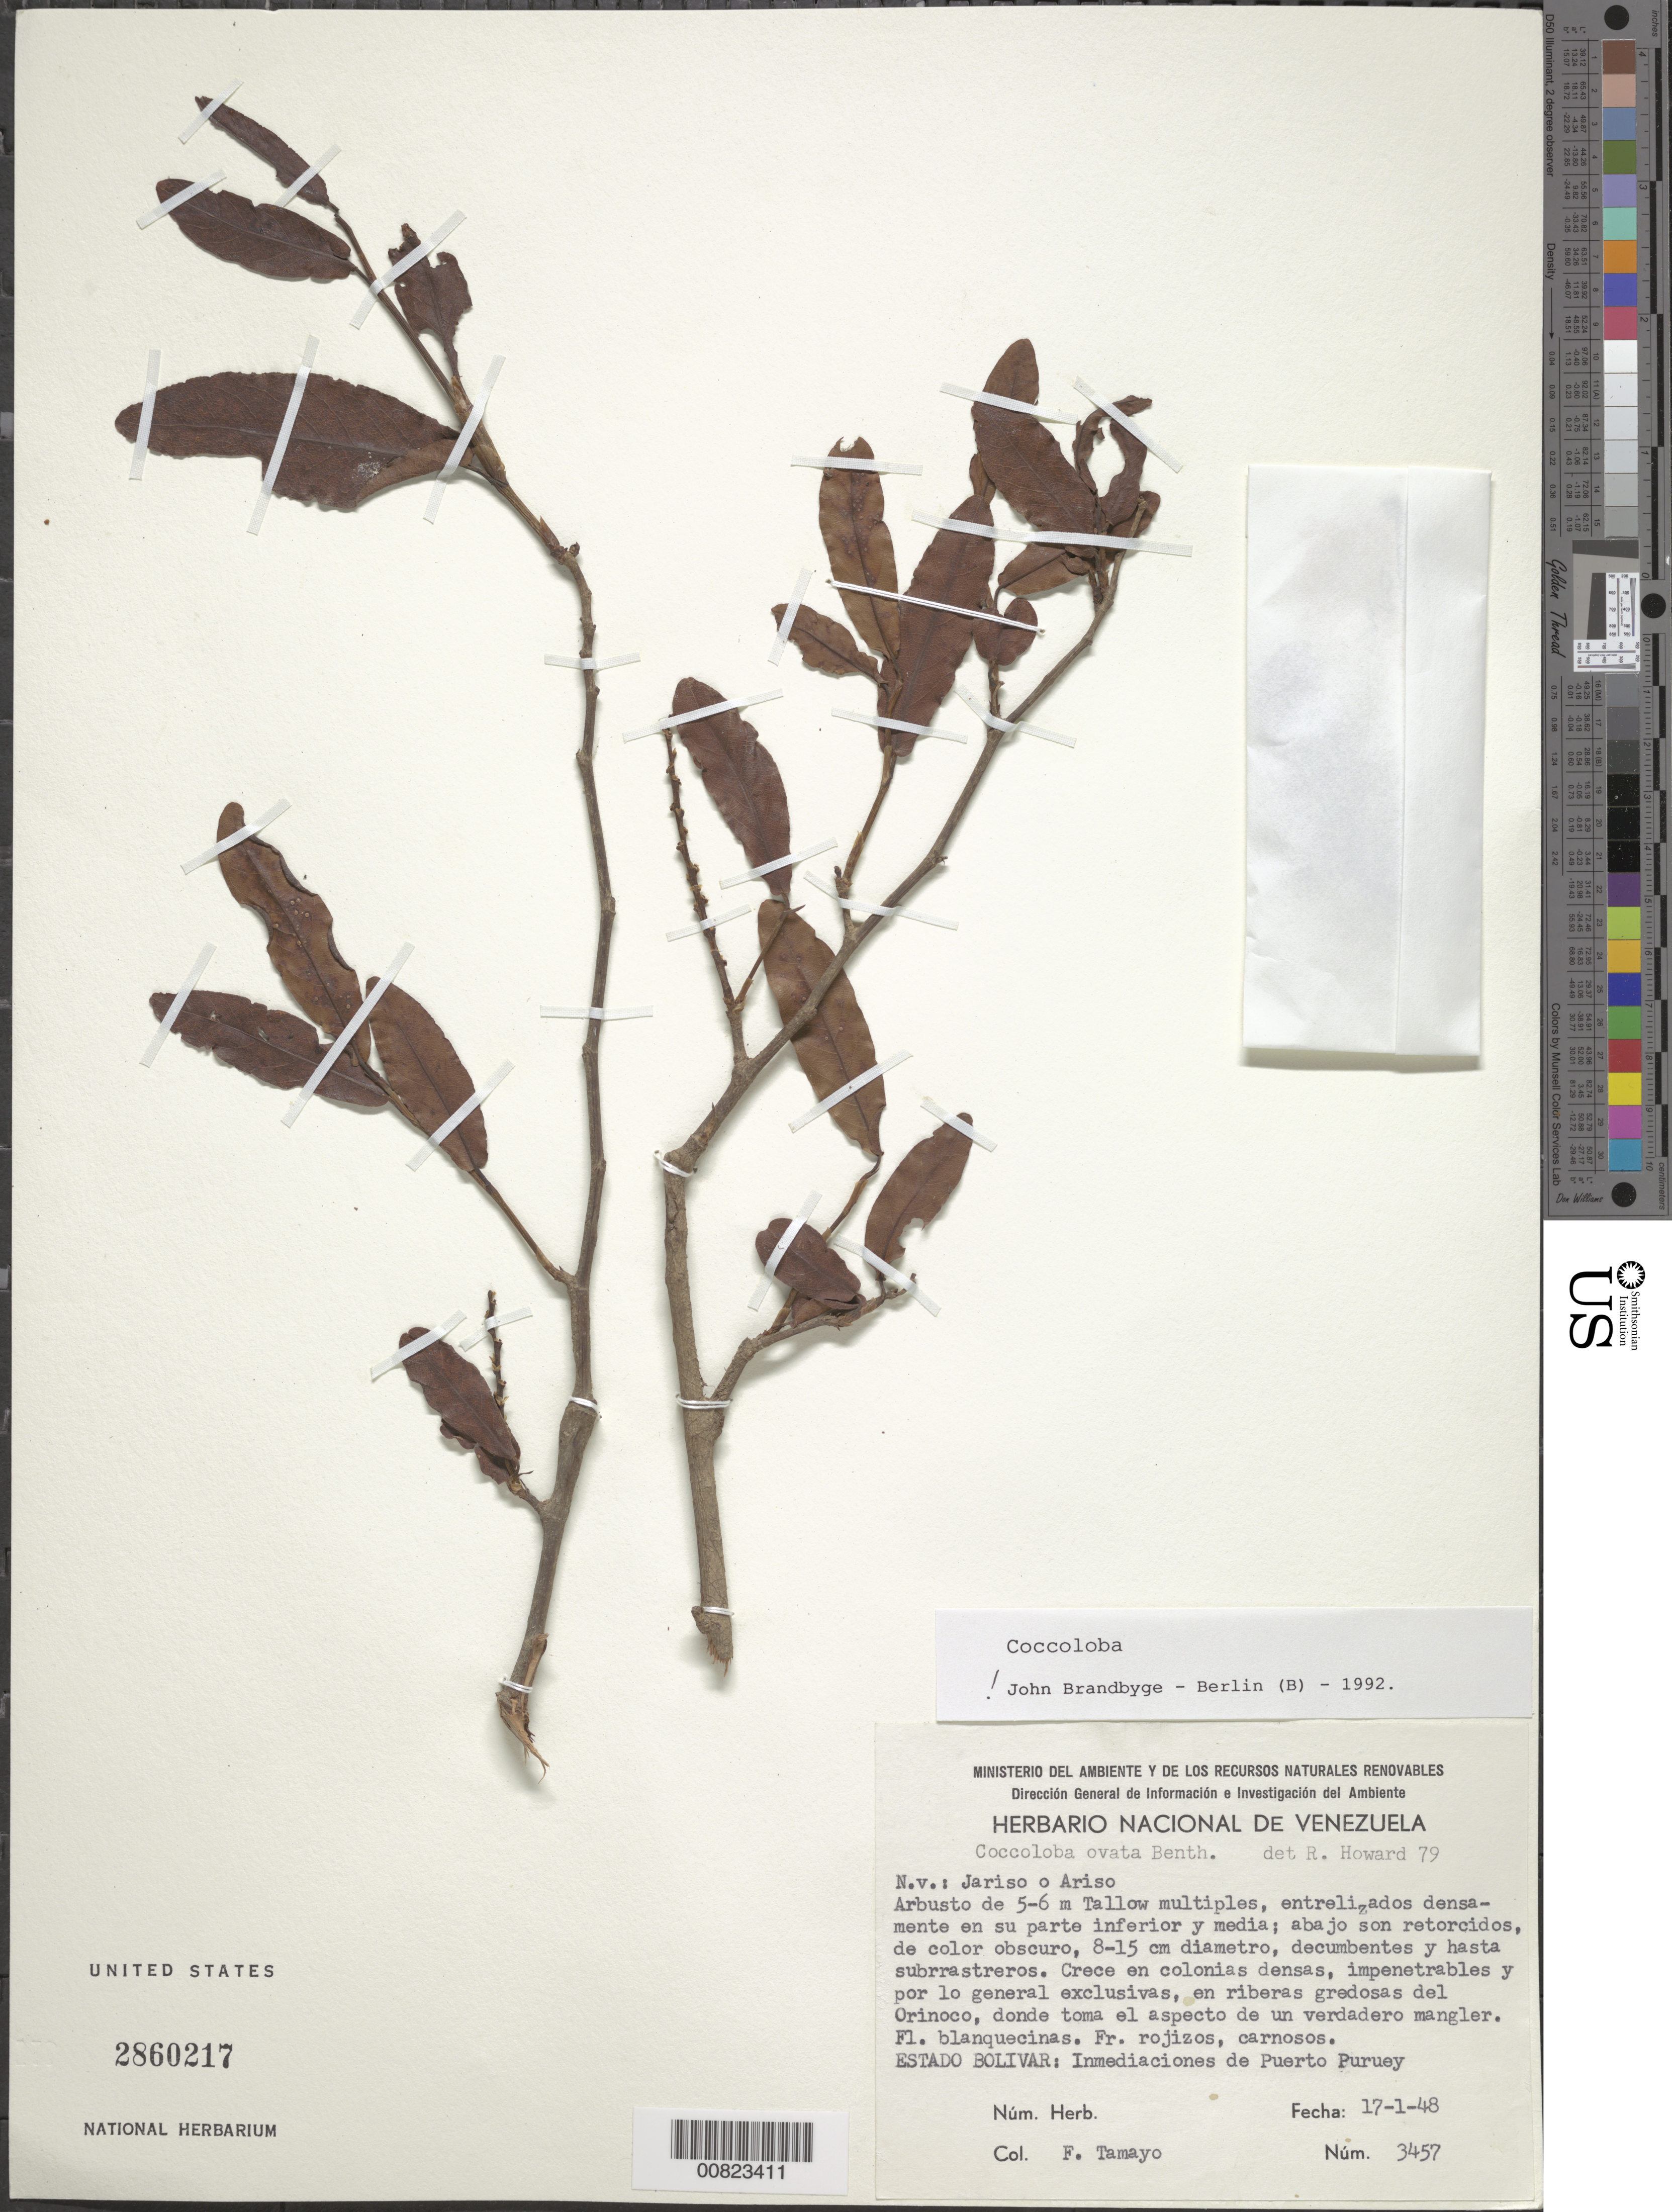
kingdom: Plantae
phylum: Tracheophyta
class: Magnoliopsida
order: Caryophyllales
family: Polygonaceae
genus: Coccoloba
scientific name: Coccoloba ovata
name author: Benth.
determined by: Brandbyge, J.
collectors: F. Tamayo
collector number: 3457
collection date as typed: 17-Jan-48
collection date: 1948-01-17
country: Venezuela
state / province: Bolívar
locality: Puerto Puruey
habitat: Riberas gredosas del rio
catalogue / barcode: US 2860217